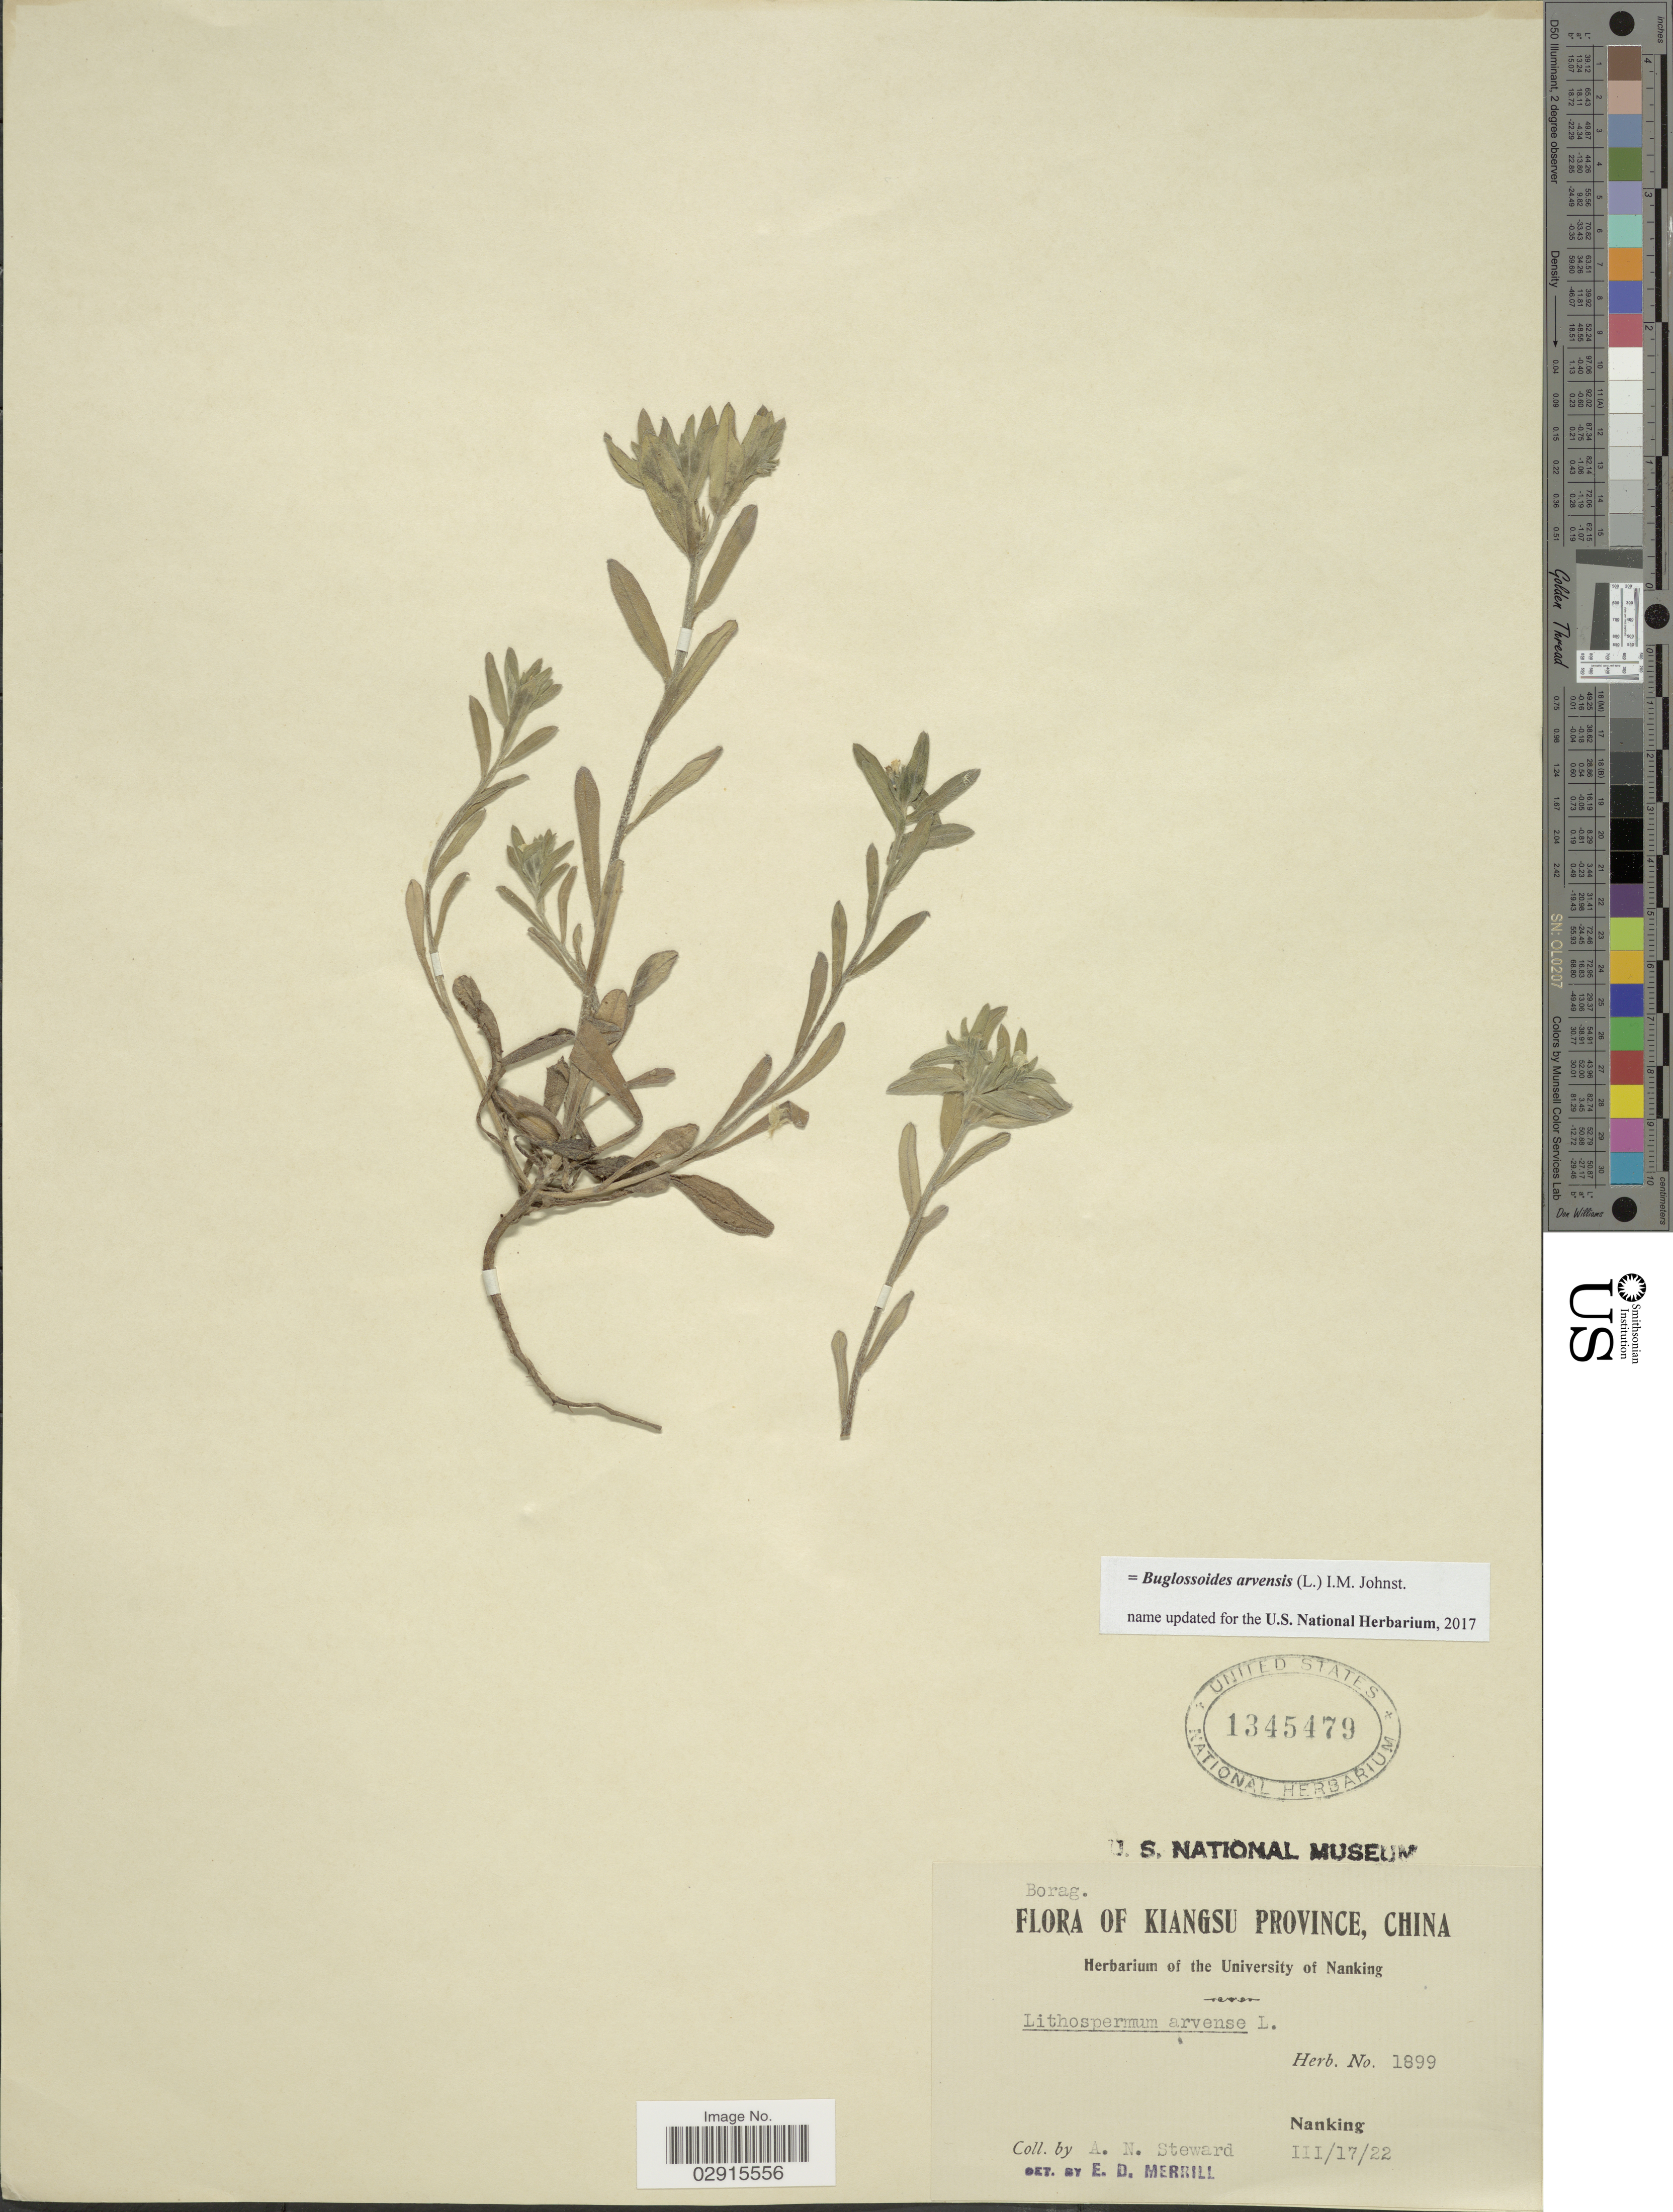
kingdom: Plantae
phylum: Tracheophyta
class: Magnoliopsida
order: Boraginales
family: Boraginaceae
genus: Buglossoides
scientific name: Buglossoides arvensis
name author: (L.) I.M. Johnst.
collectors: A. N. Steward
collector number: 1899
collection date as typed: Transcribed d/m/y: 17/3/22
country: China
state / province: Jiangsu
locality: Kiangsu Province, Nanking.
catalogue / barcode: US 1345479